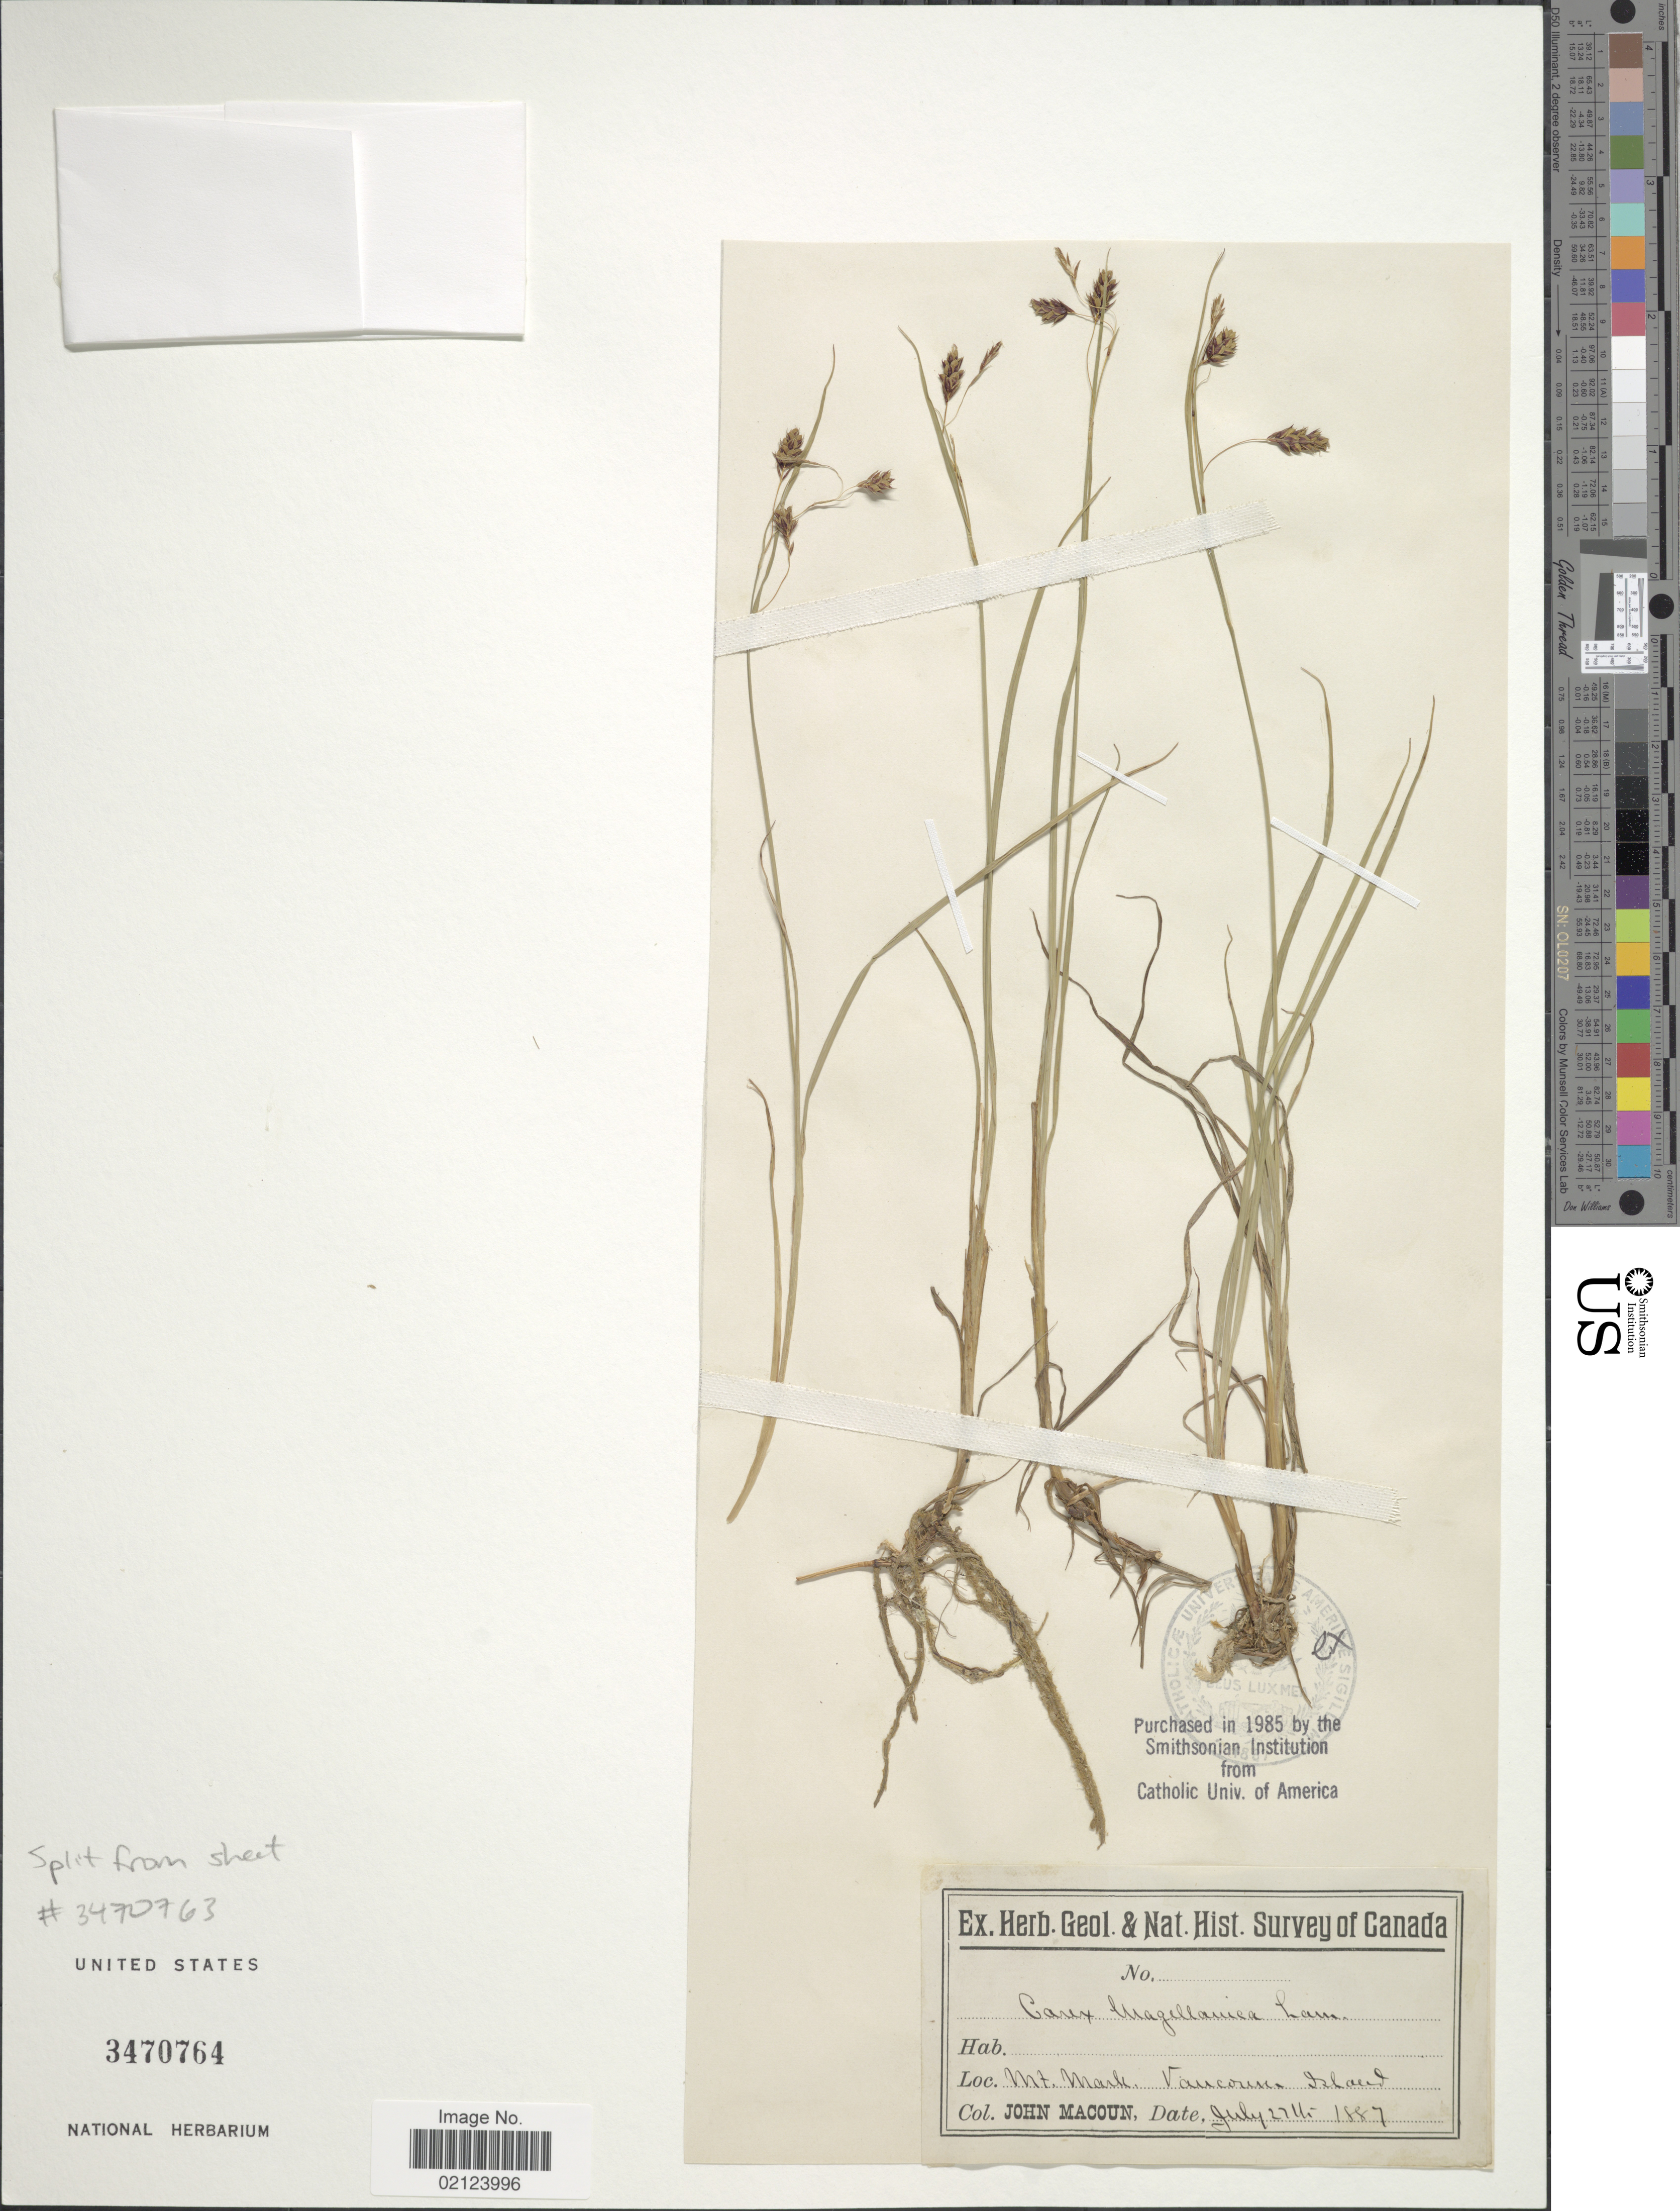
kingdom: Plantae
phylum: Tracheophyta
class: Liliopsida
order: Poales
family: Cyperaceae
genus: Carex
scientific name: Carex magellanica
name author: Lam.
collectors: J. Macoun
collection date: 1887-07-27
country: Canada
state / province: British Columbia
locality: Mt. Mark, Vancouver Island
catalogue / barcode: US 3470764